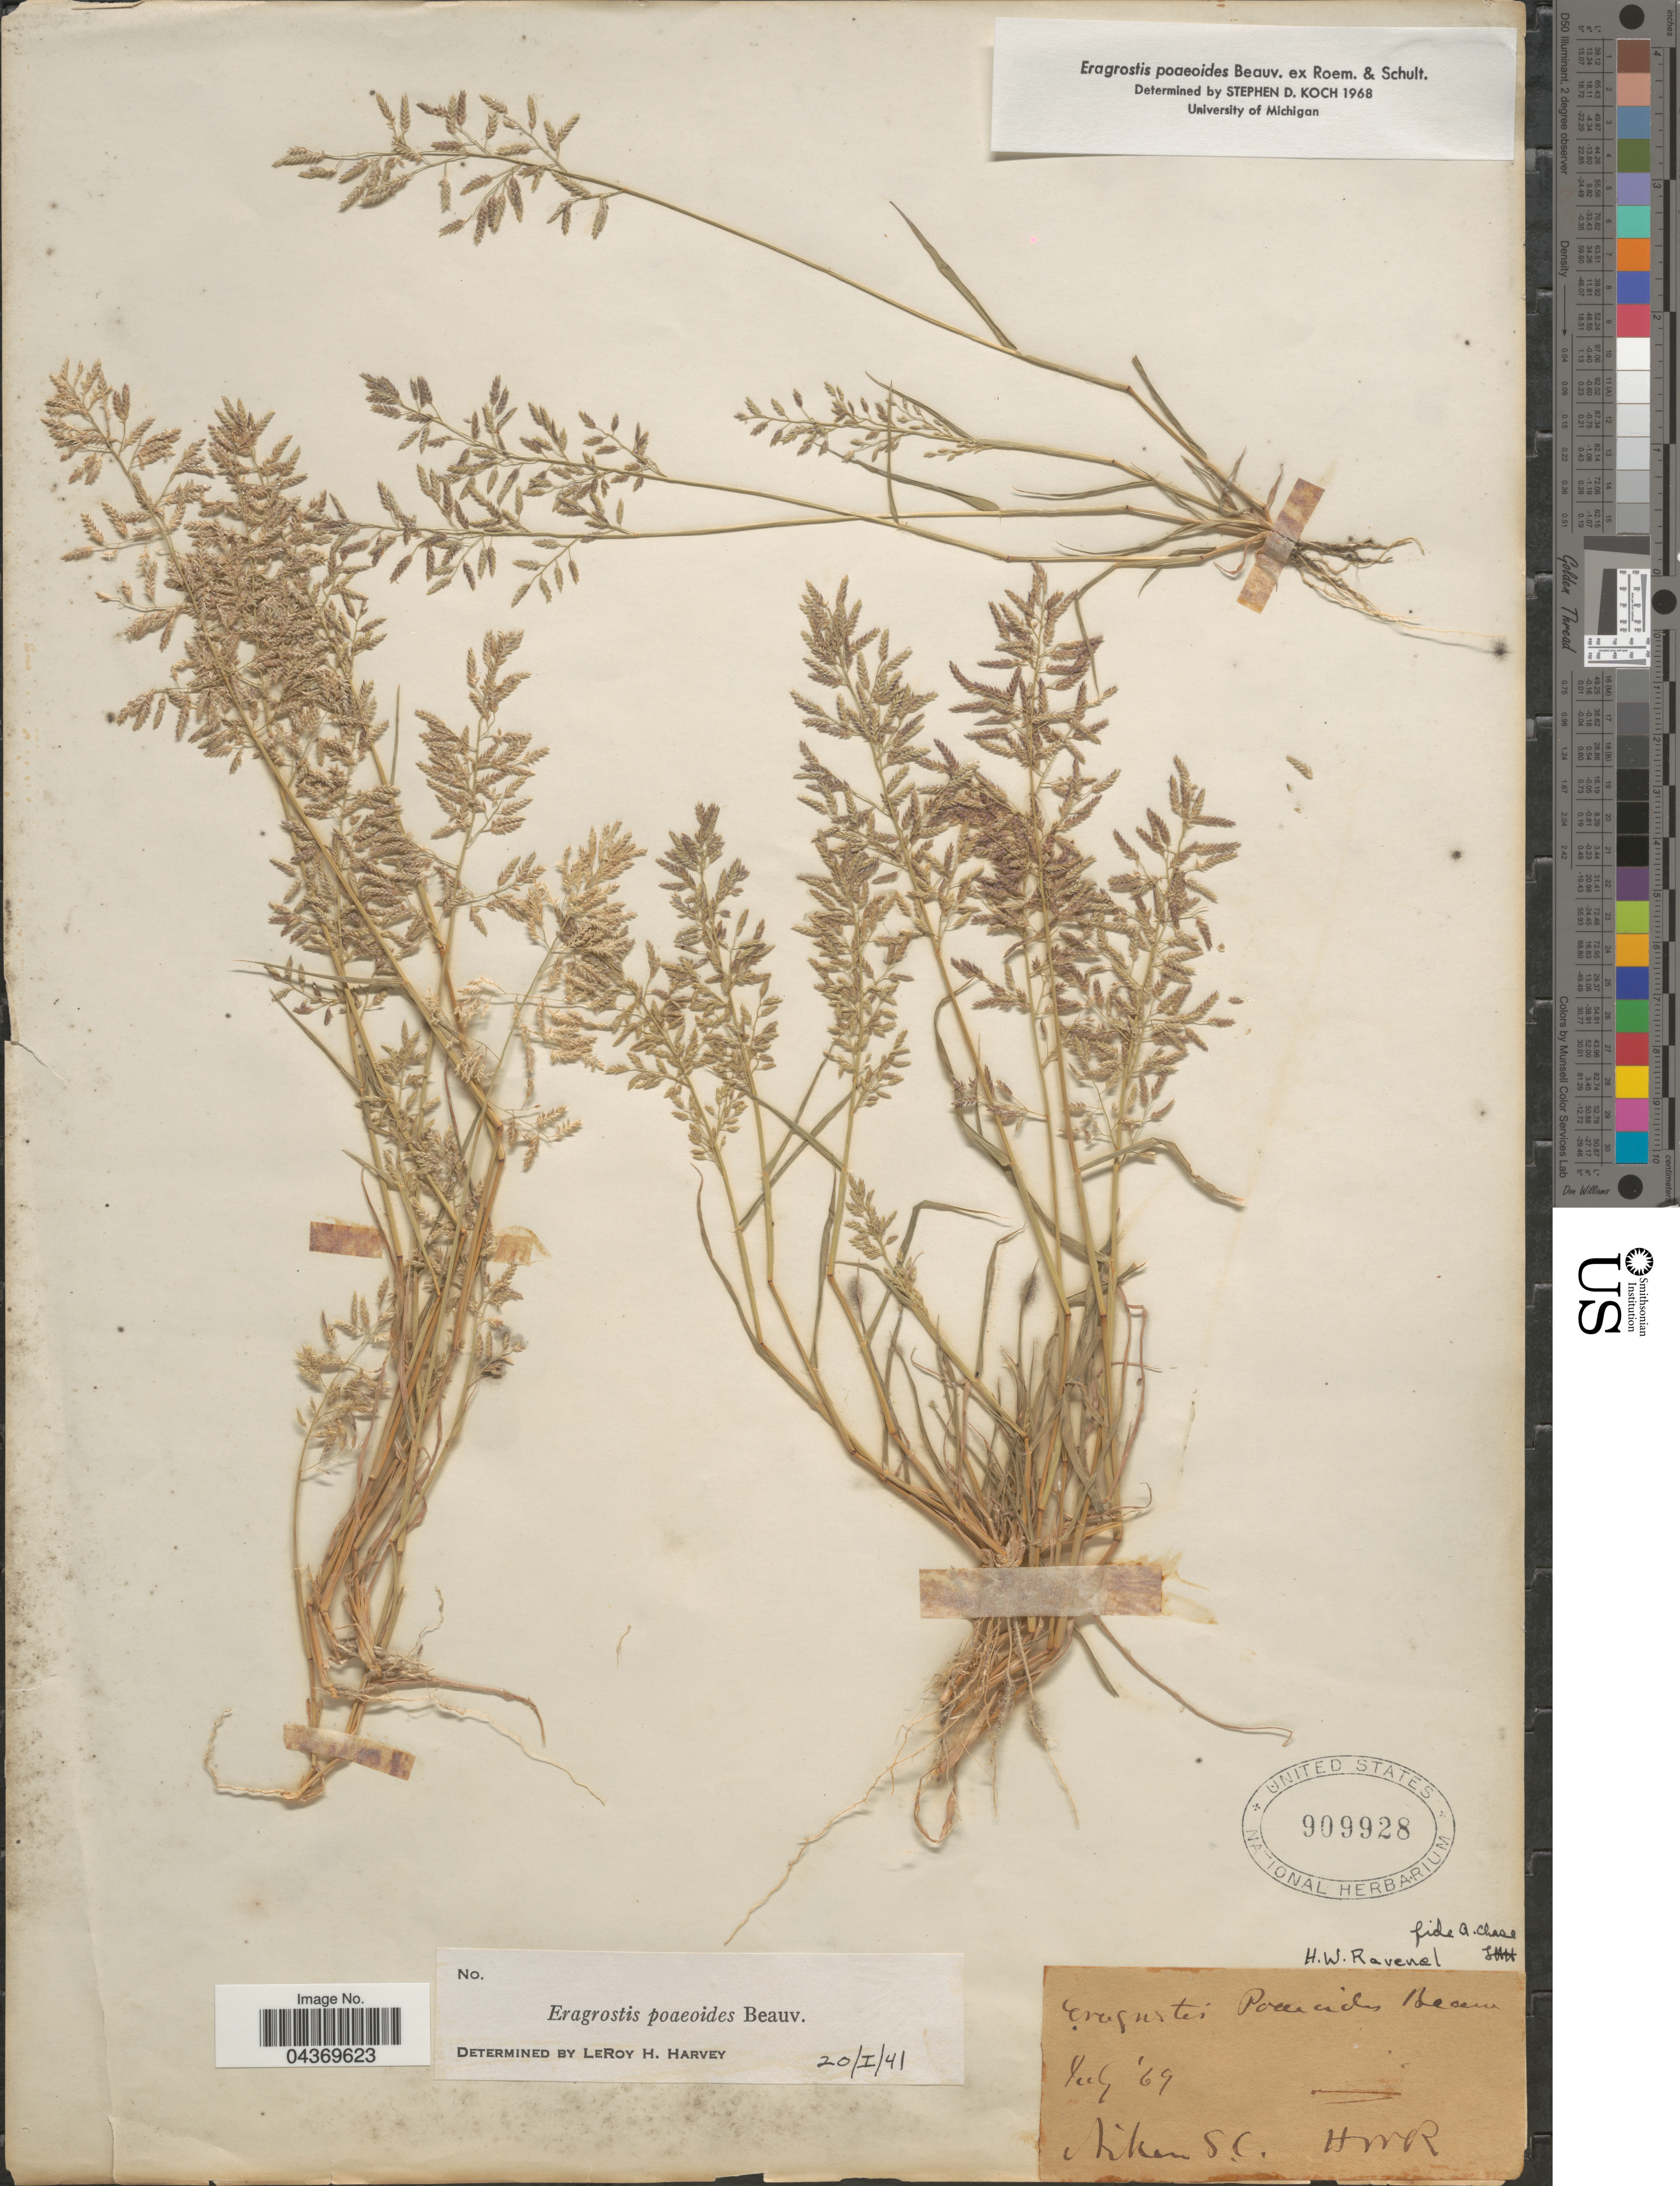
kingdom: Plantae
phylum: Tracheophyta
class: Liliopsida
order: Poales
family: Poaceae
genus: Eragrostis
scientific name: Eragrostis minor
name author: Host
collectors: H. W. R.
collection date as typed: Transcribed d/m/y: /7/69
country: United States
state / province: South Carolina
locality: Aiken.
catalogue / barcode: US 909928